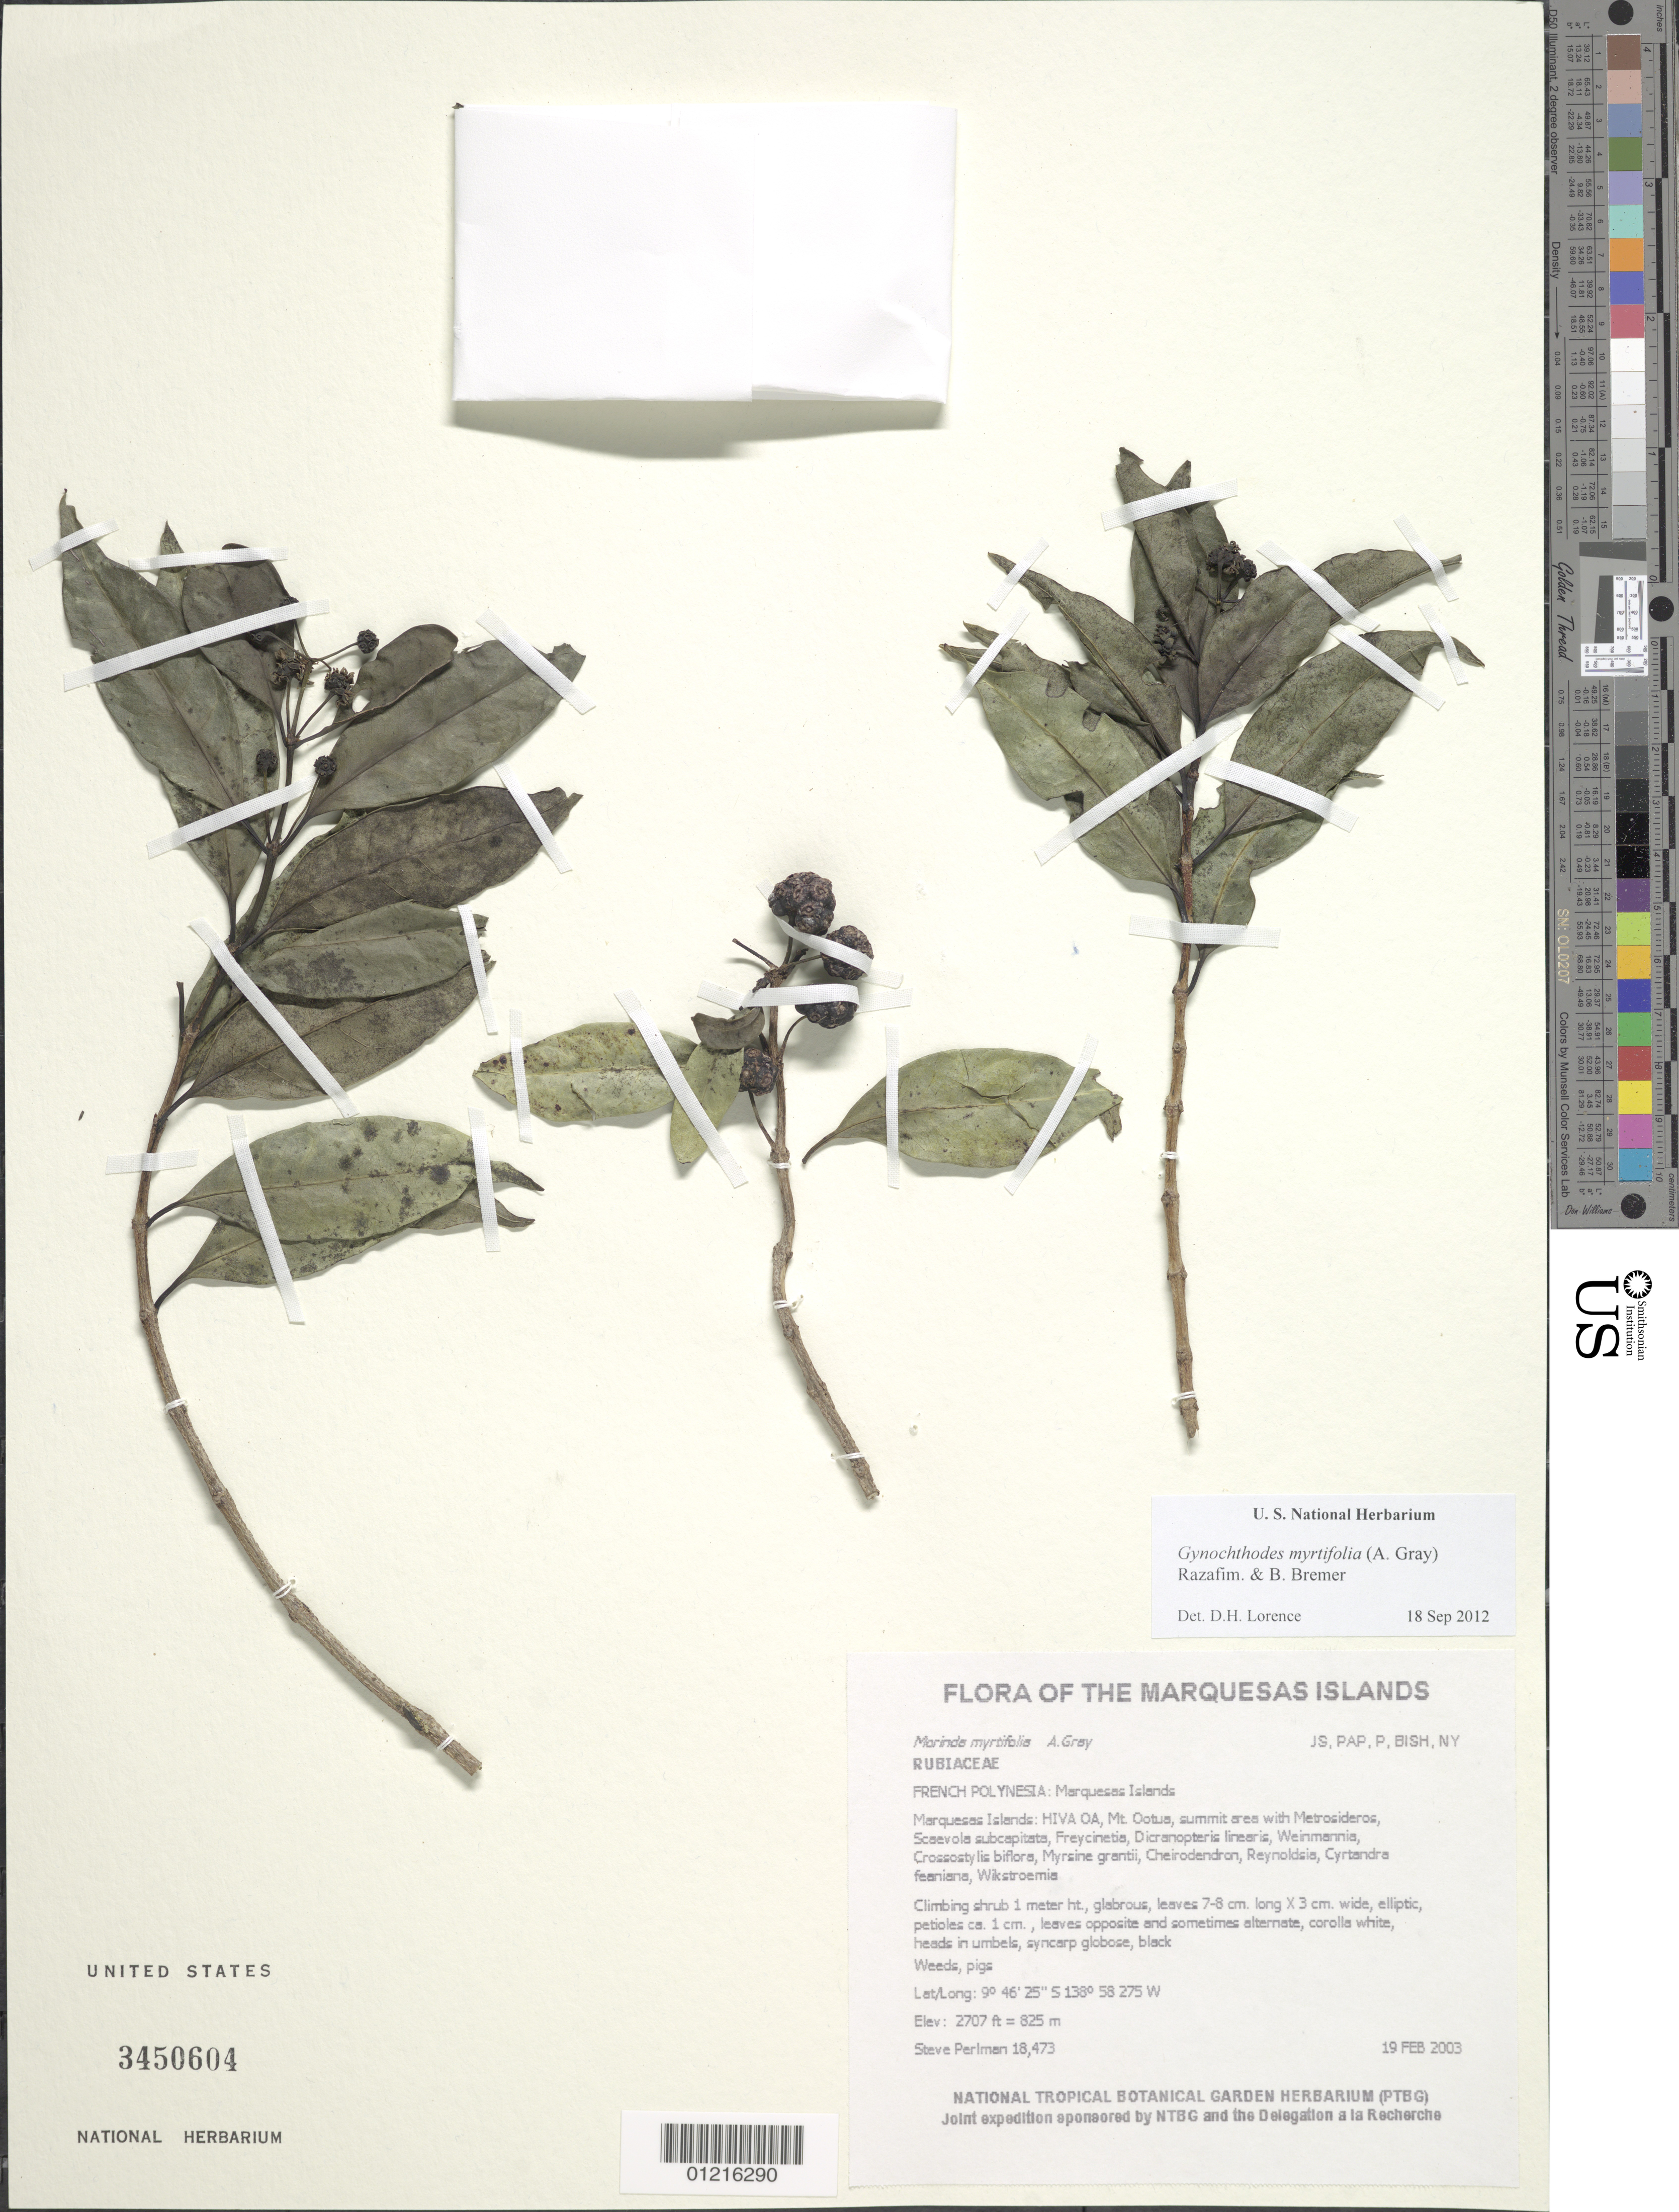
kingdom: Plantae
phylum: Tracheophyta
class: Magnoliopsida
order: Gentianales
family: Rubiaceae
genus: Gynochthodes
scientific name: Gynochthodes myrtifolia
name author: (A. Gray) Razafim. & B. Bremer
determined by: Lorence, David H., (PTBG), National Tropical Botanical Garden (UNITED STATES)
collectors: S. P. Perlman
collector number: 18473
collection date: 2003-02-19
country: French Polynesia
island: Hiva Oa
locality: Mt. Ootua, summit area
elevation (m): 825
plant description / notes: Weeds, pigs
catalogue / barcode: US 3450604